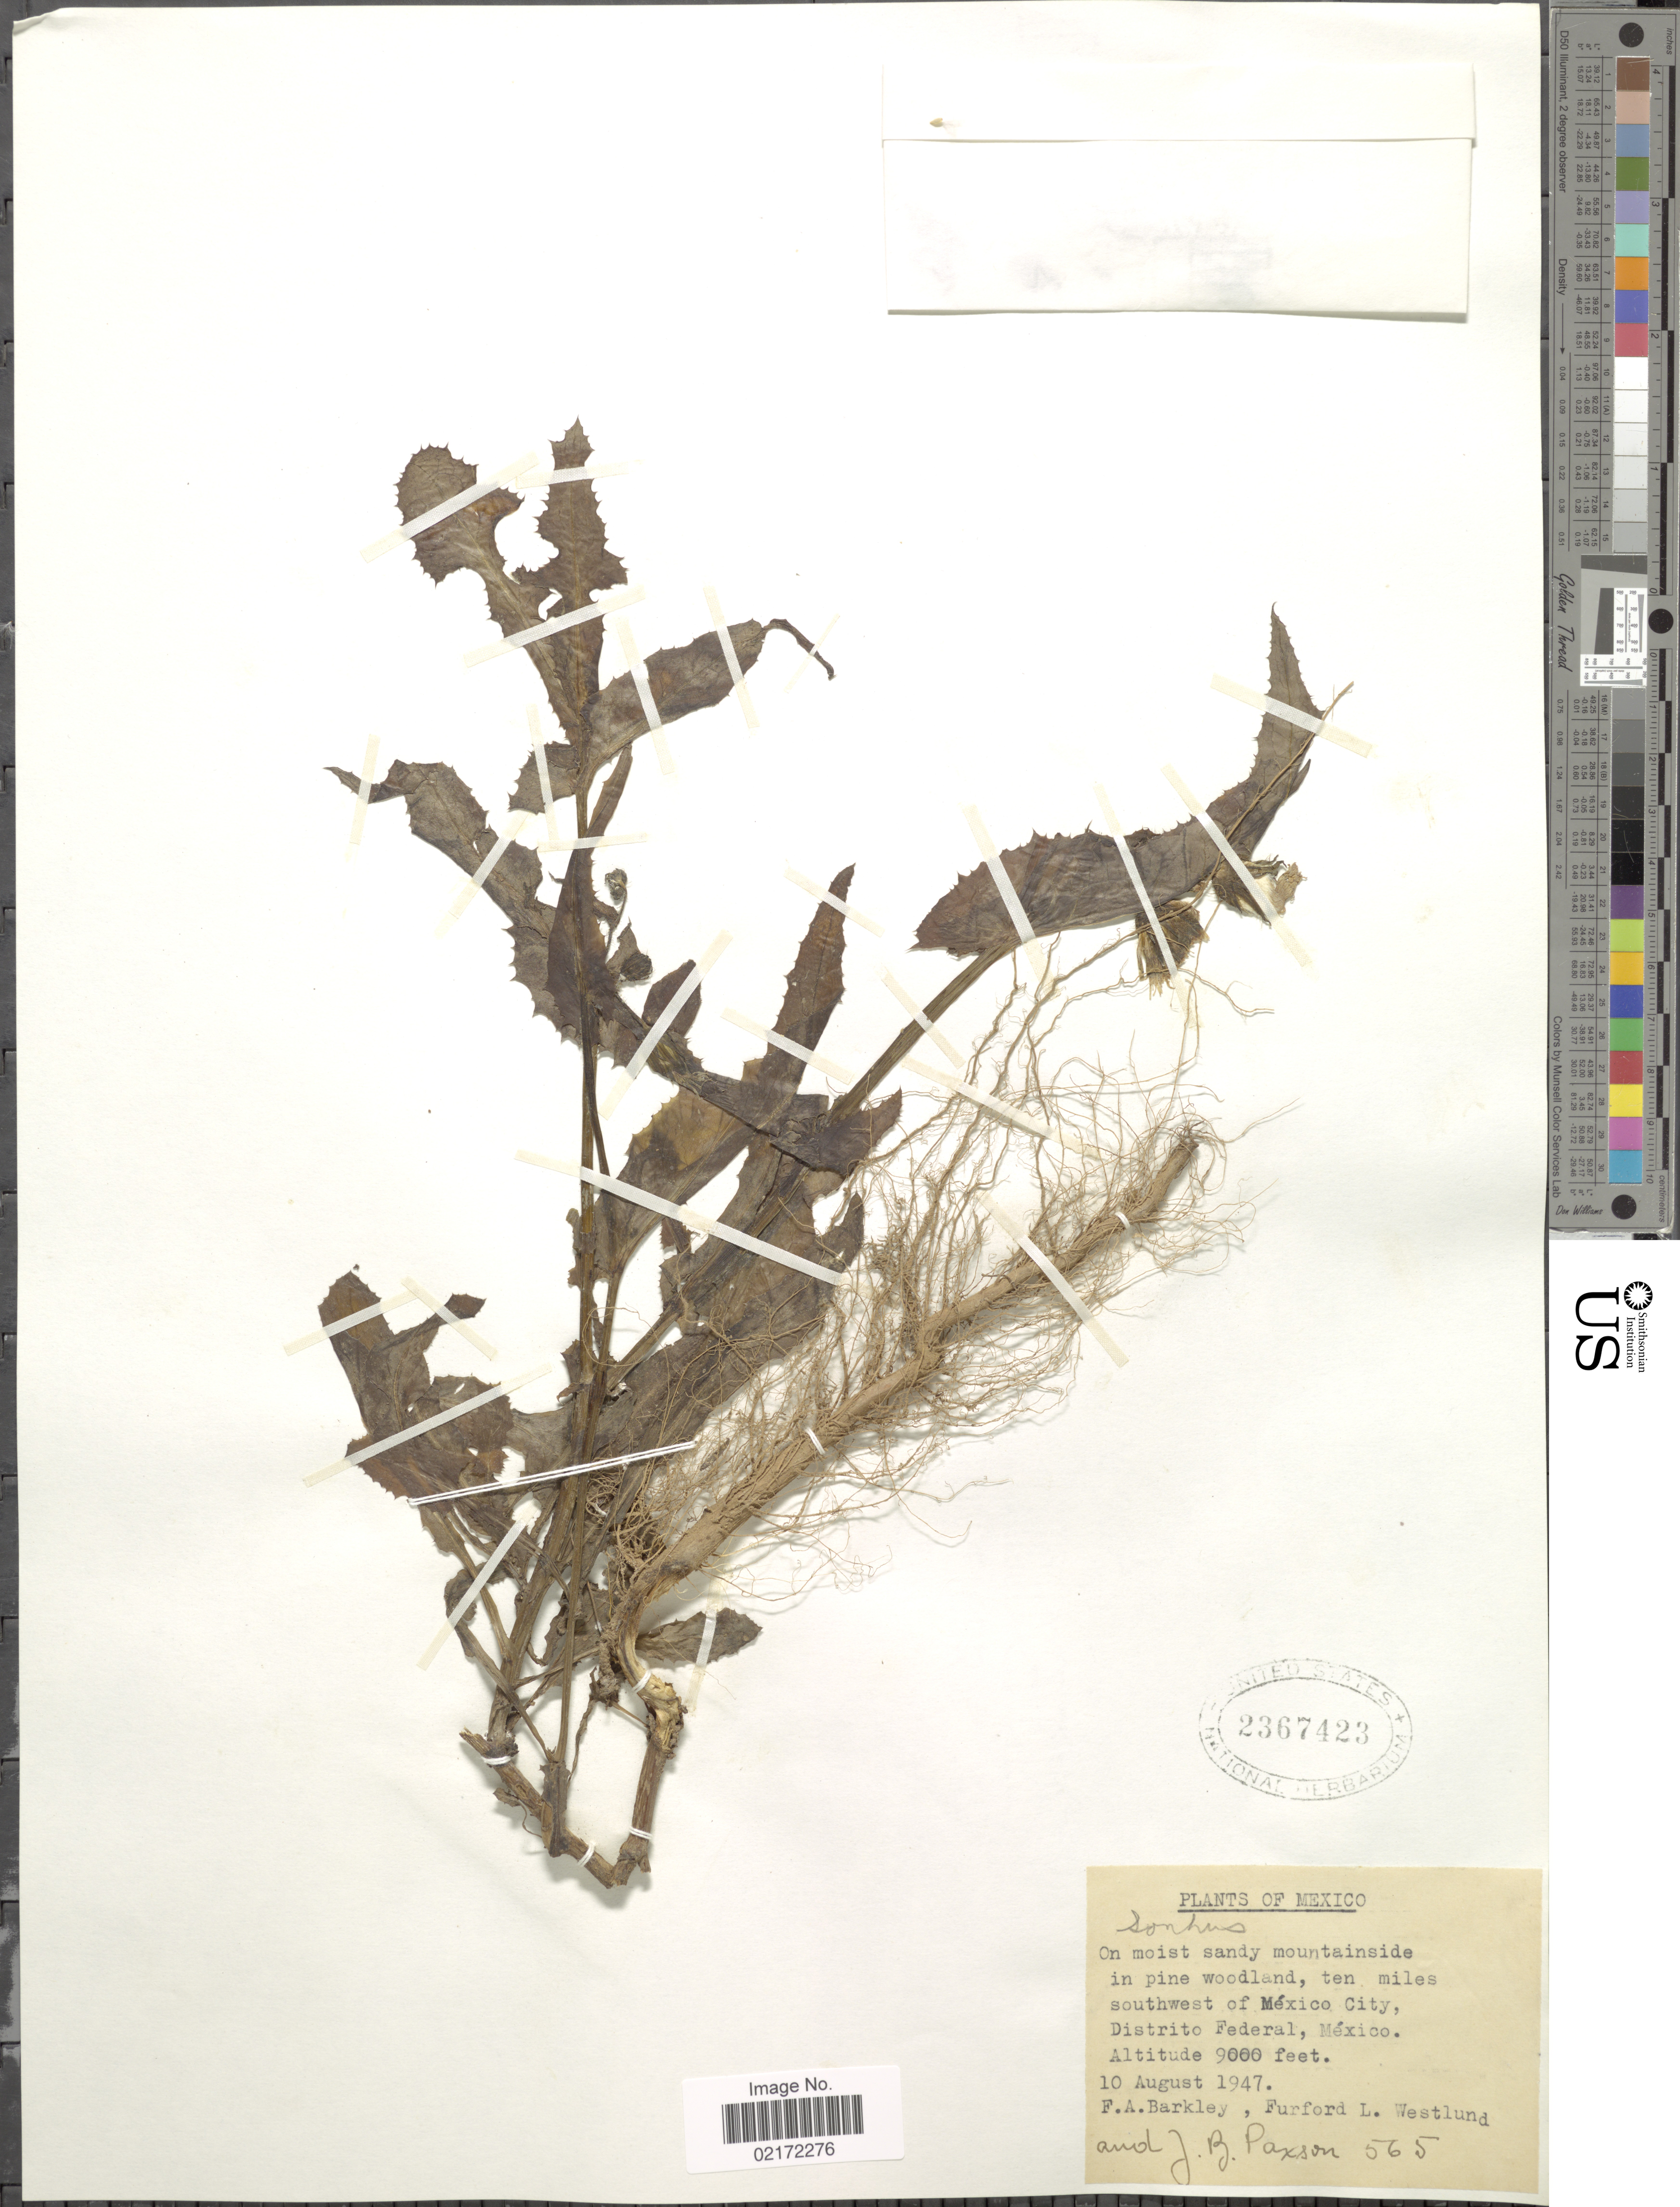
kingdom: Plantae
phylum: Tracheophyta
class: Magnoliopsida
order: Asterales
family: Asteraceae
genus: Sonchus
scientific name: Sonchus sp.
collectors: F. A. Barkley, B. Westlund & J. B. Paxson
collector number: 565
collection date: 1947-08-10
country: Mexico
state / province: Distrito Federal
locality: Ten miles southwest of México City, Distrito Federal, México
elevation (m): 2743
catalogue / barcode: US 2367423